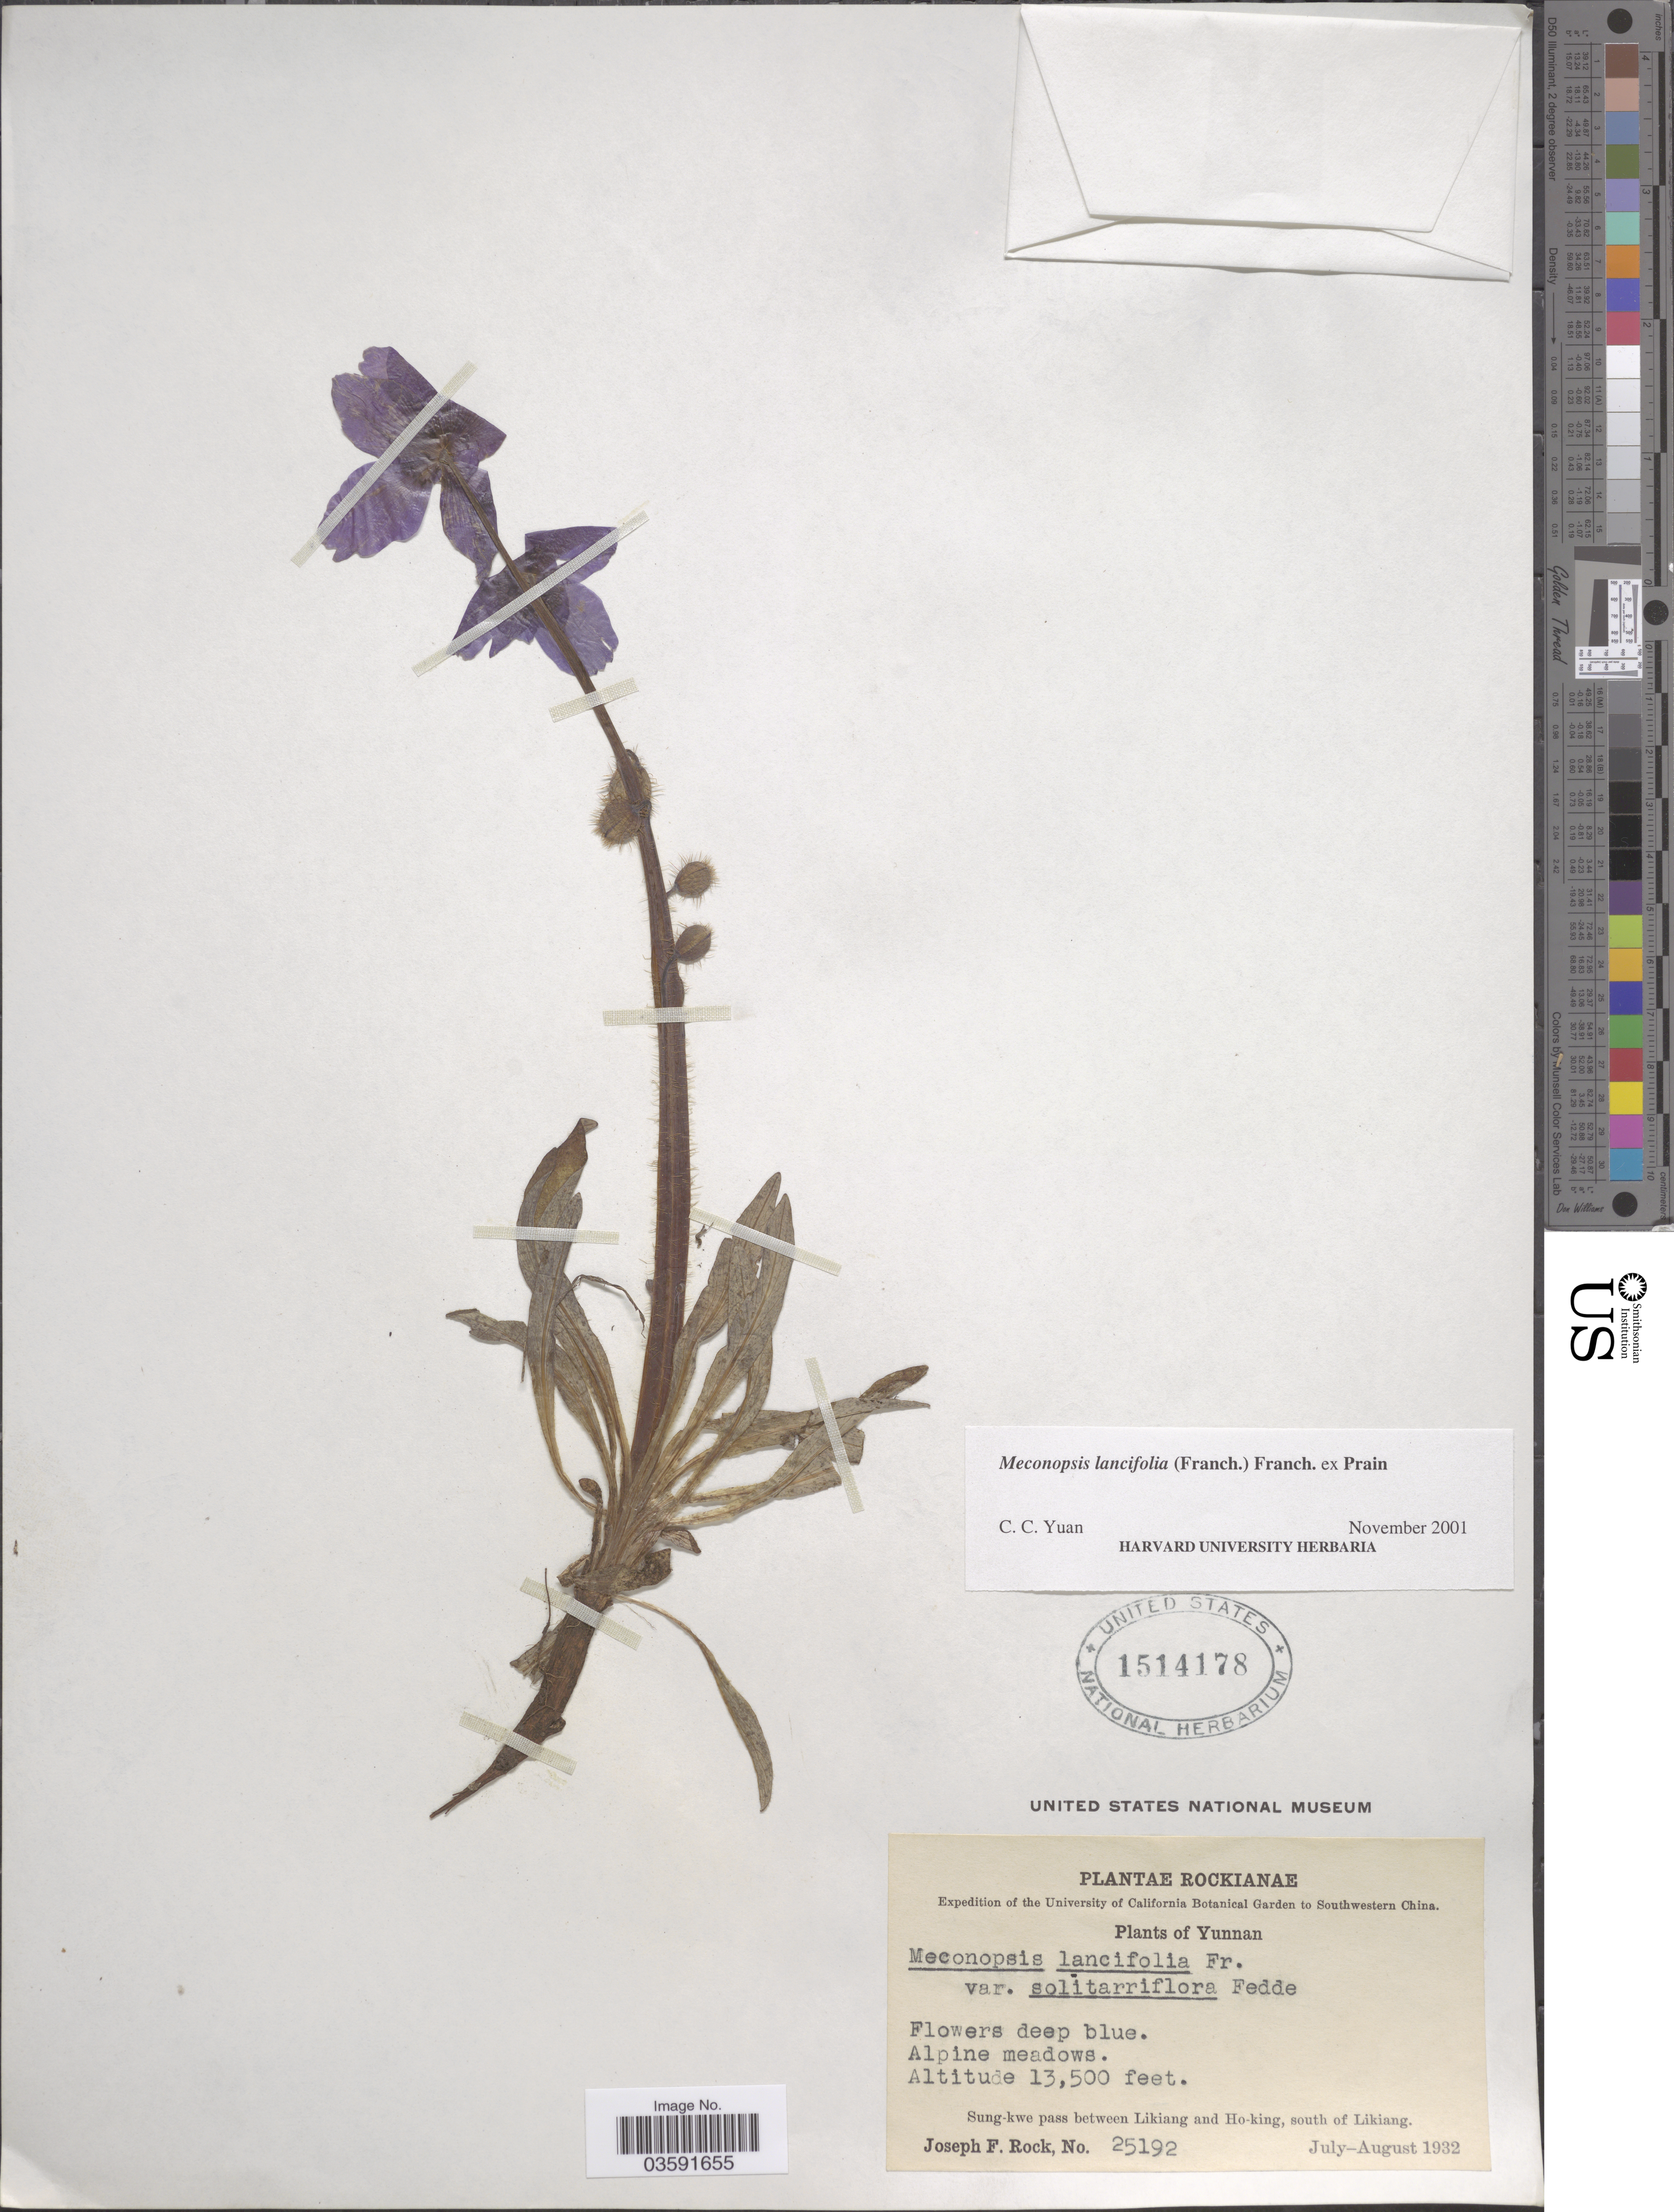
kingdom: Plantae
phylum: Tracheophyta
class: Magnoliopsida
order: Ranunculales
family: Papaveraceae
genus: Meconopsis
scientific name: Meconopsis lancifolia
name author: Franch. ex Prain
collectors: J. F. Rock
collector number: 25192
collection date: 1932-07/1932-08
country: China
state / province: Yunnan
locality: Southwestern China. Sung-kwe pass between Likiang and Ho-king, south of Likiang.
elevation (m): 4115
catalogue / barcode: US 1514178